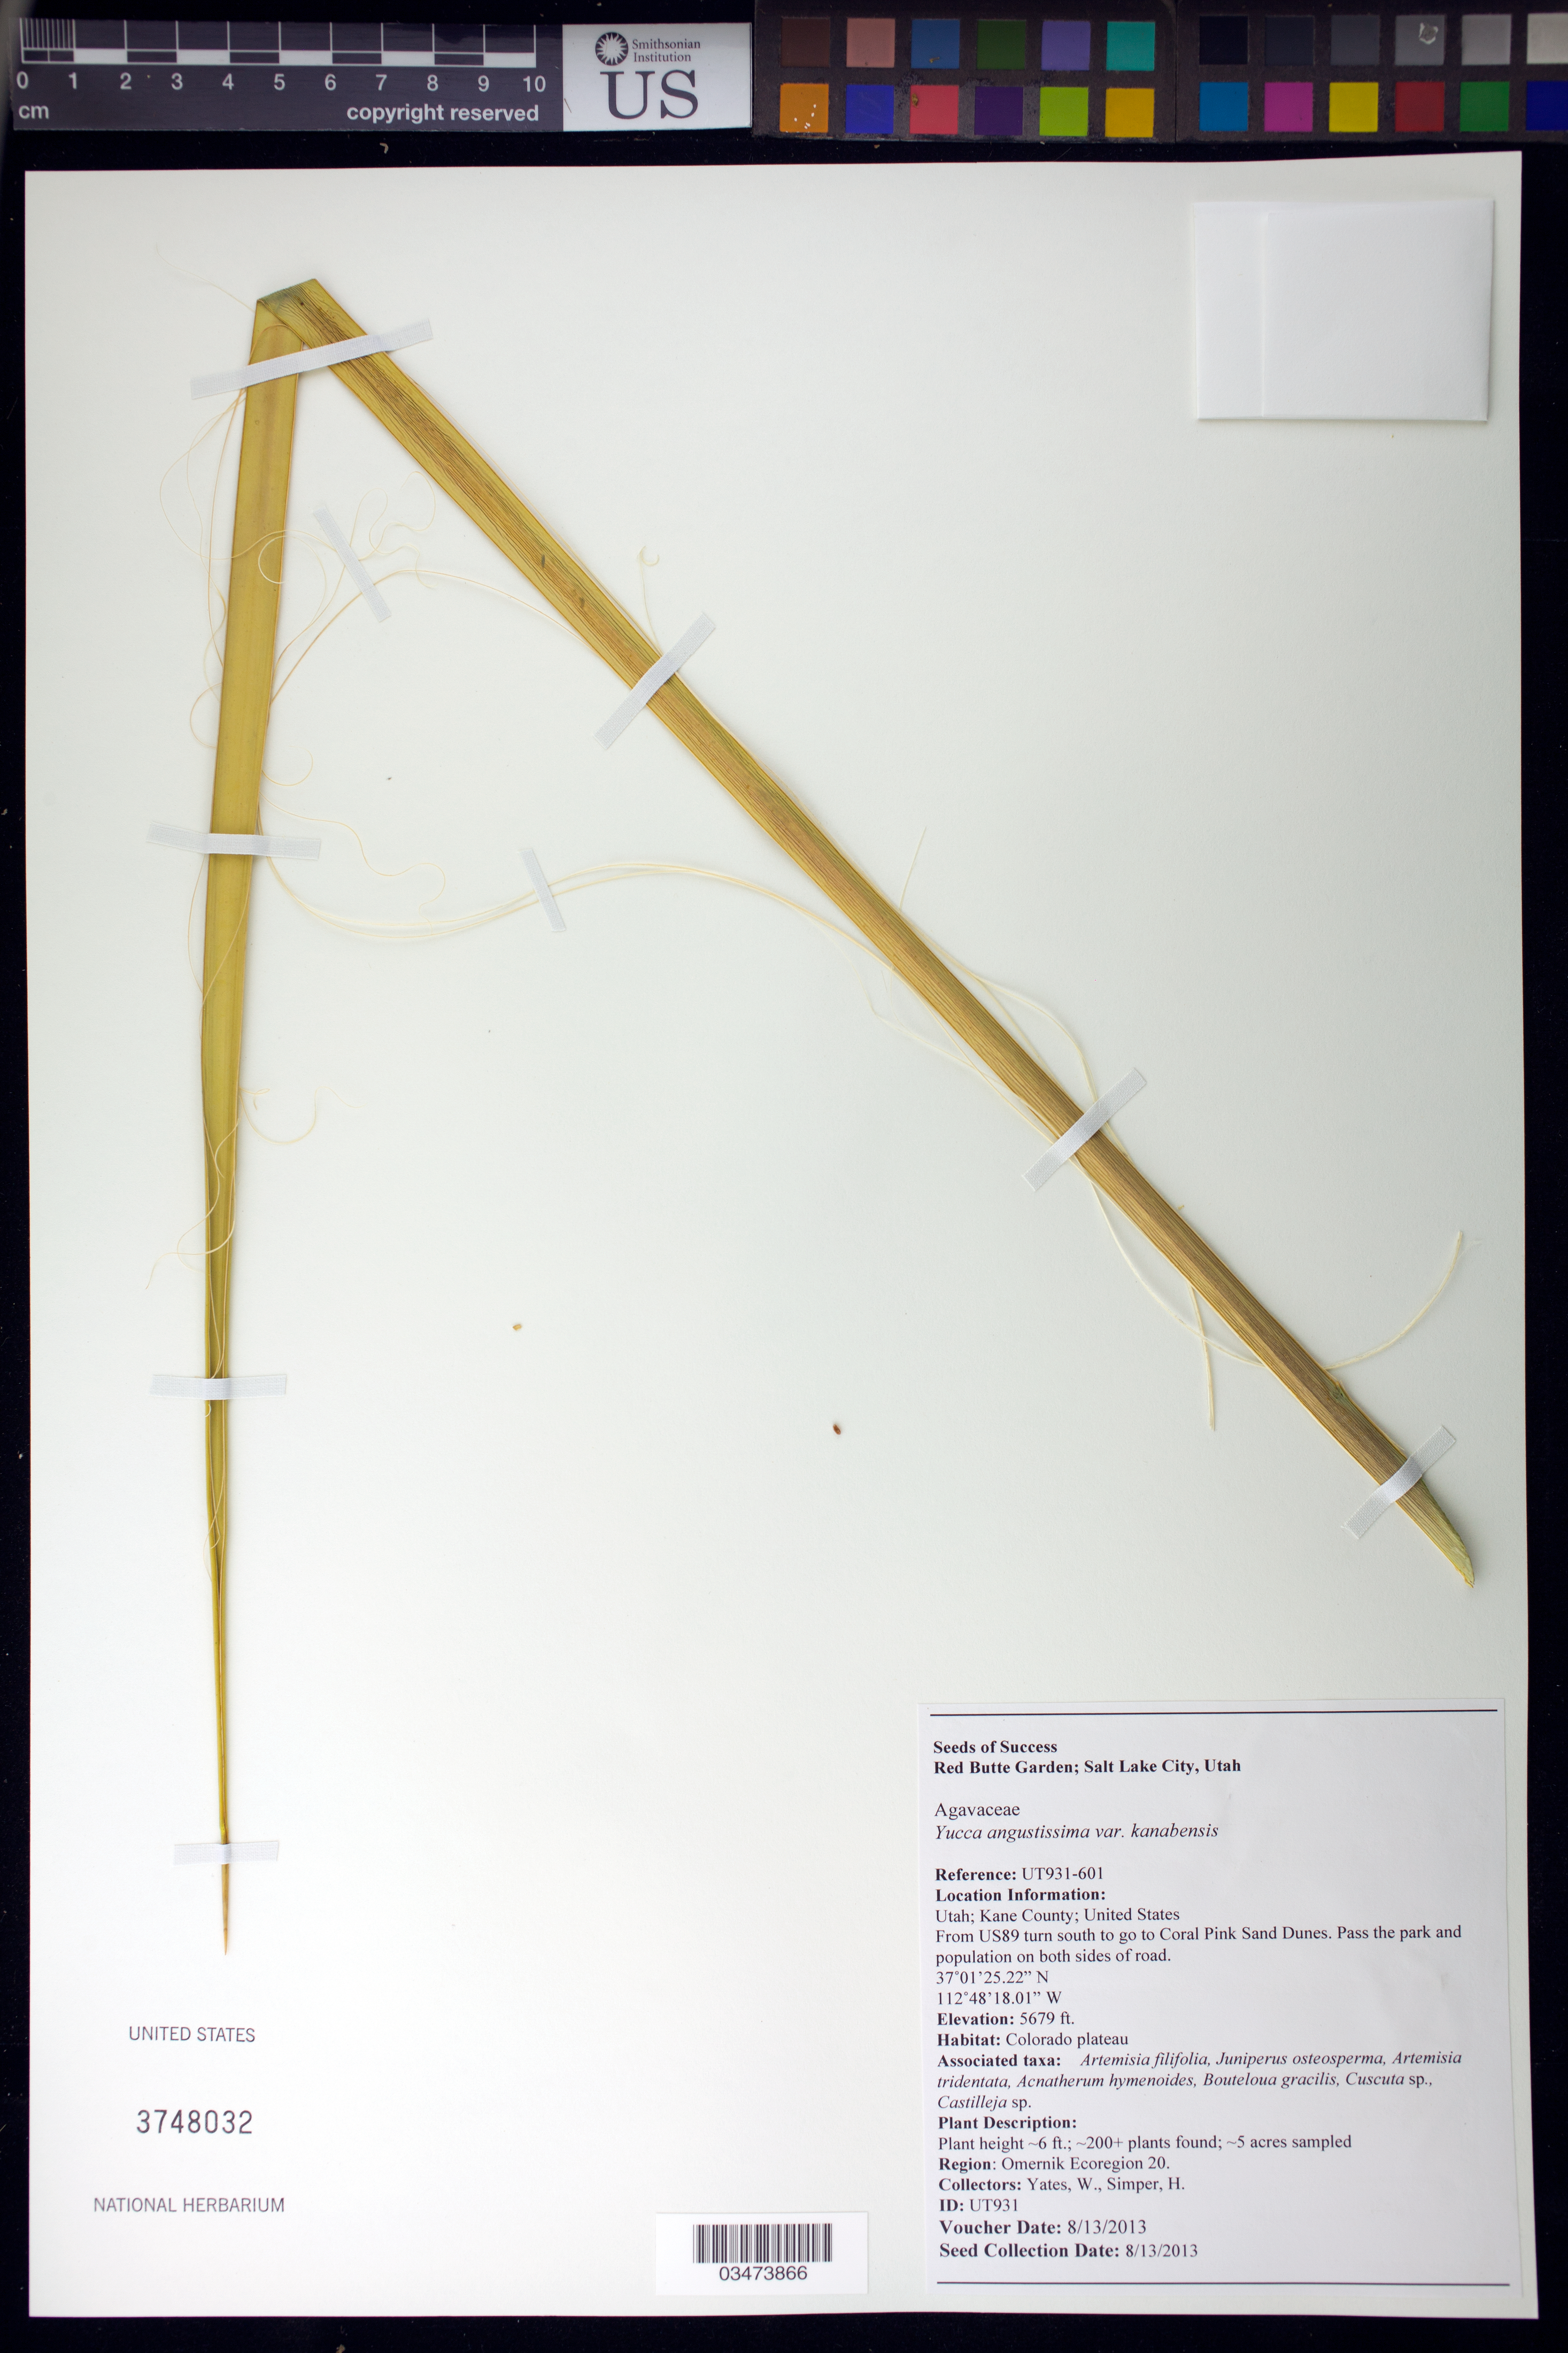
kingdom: Plantae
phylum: Tracheophyta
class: Liliopsida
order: Asparagales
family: Asparagaceae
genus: Yucca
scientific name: Yucca angustissima var. kanabensis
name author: (McKelvey) Reveal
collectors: W. Yates & H. Simper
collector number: UT931-601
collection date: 2013-08-13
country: United States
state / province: Utah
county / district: Kane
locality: Near Coral Pink Sand Dunes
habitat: Desert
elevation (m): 1731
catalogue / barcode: US 3748032